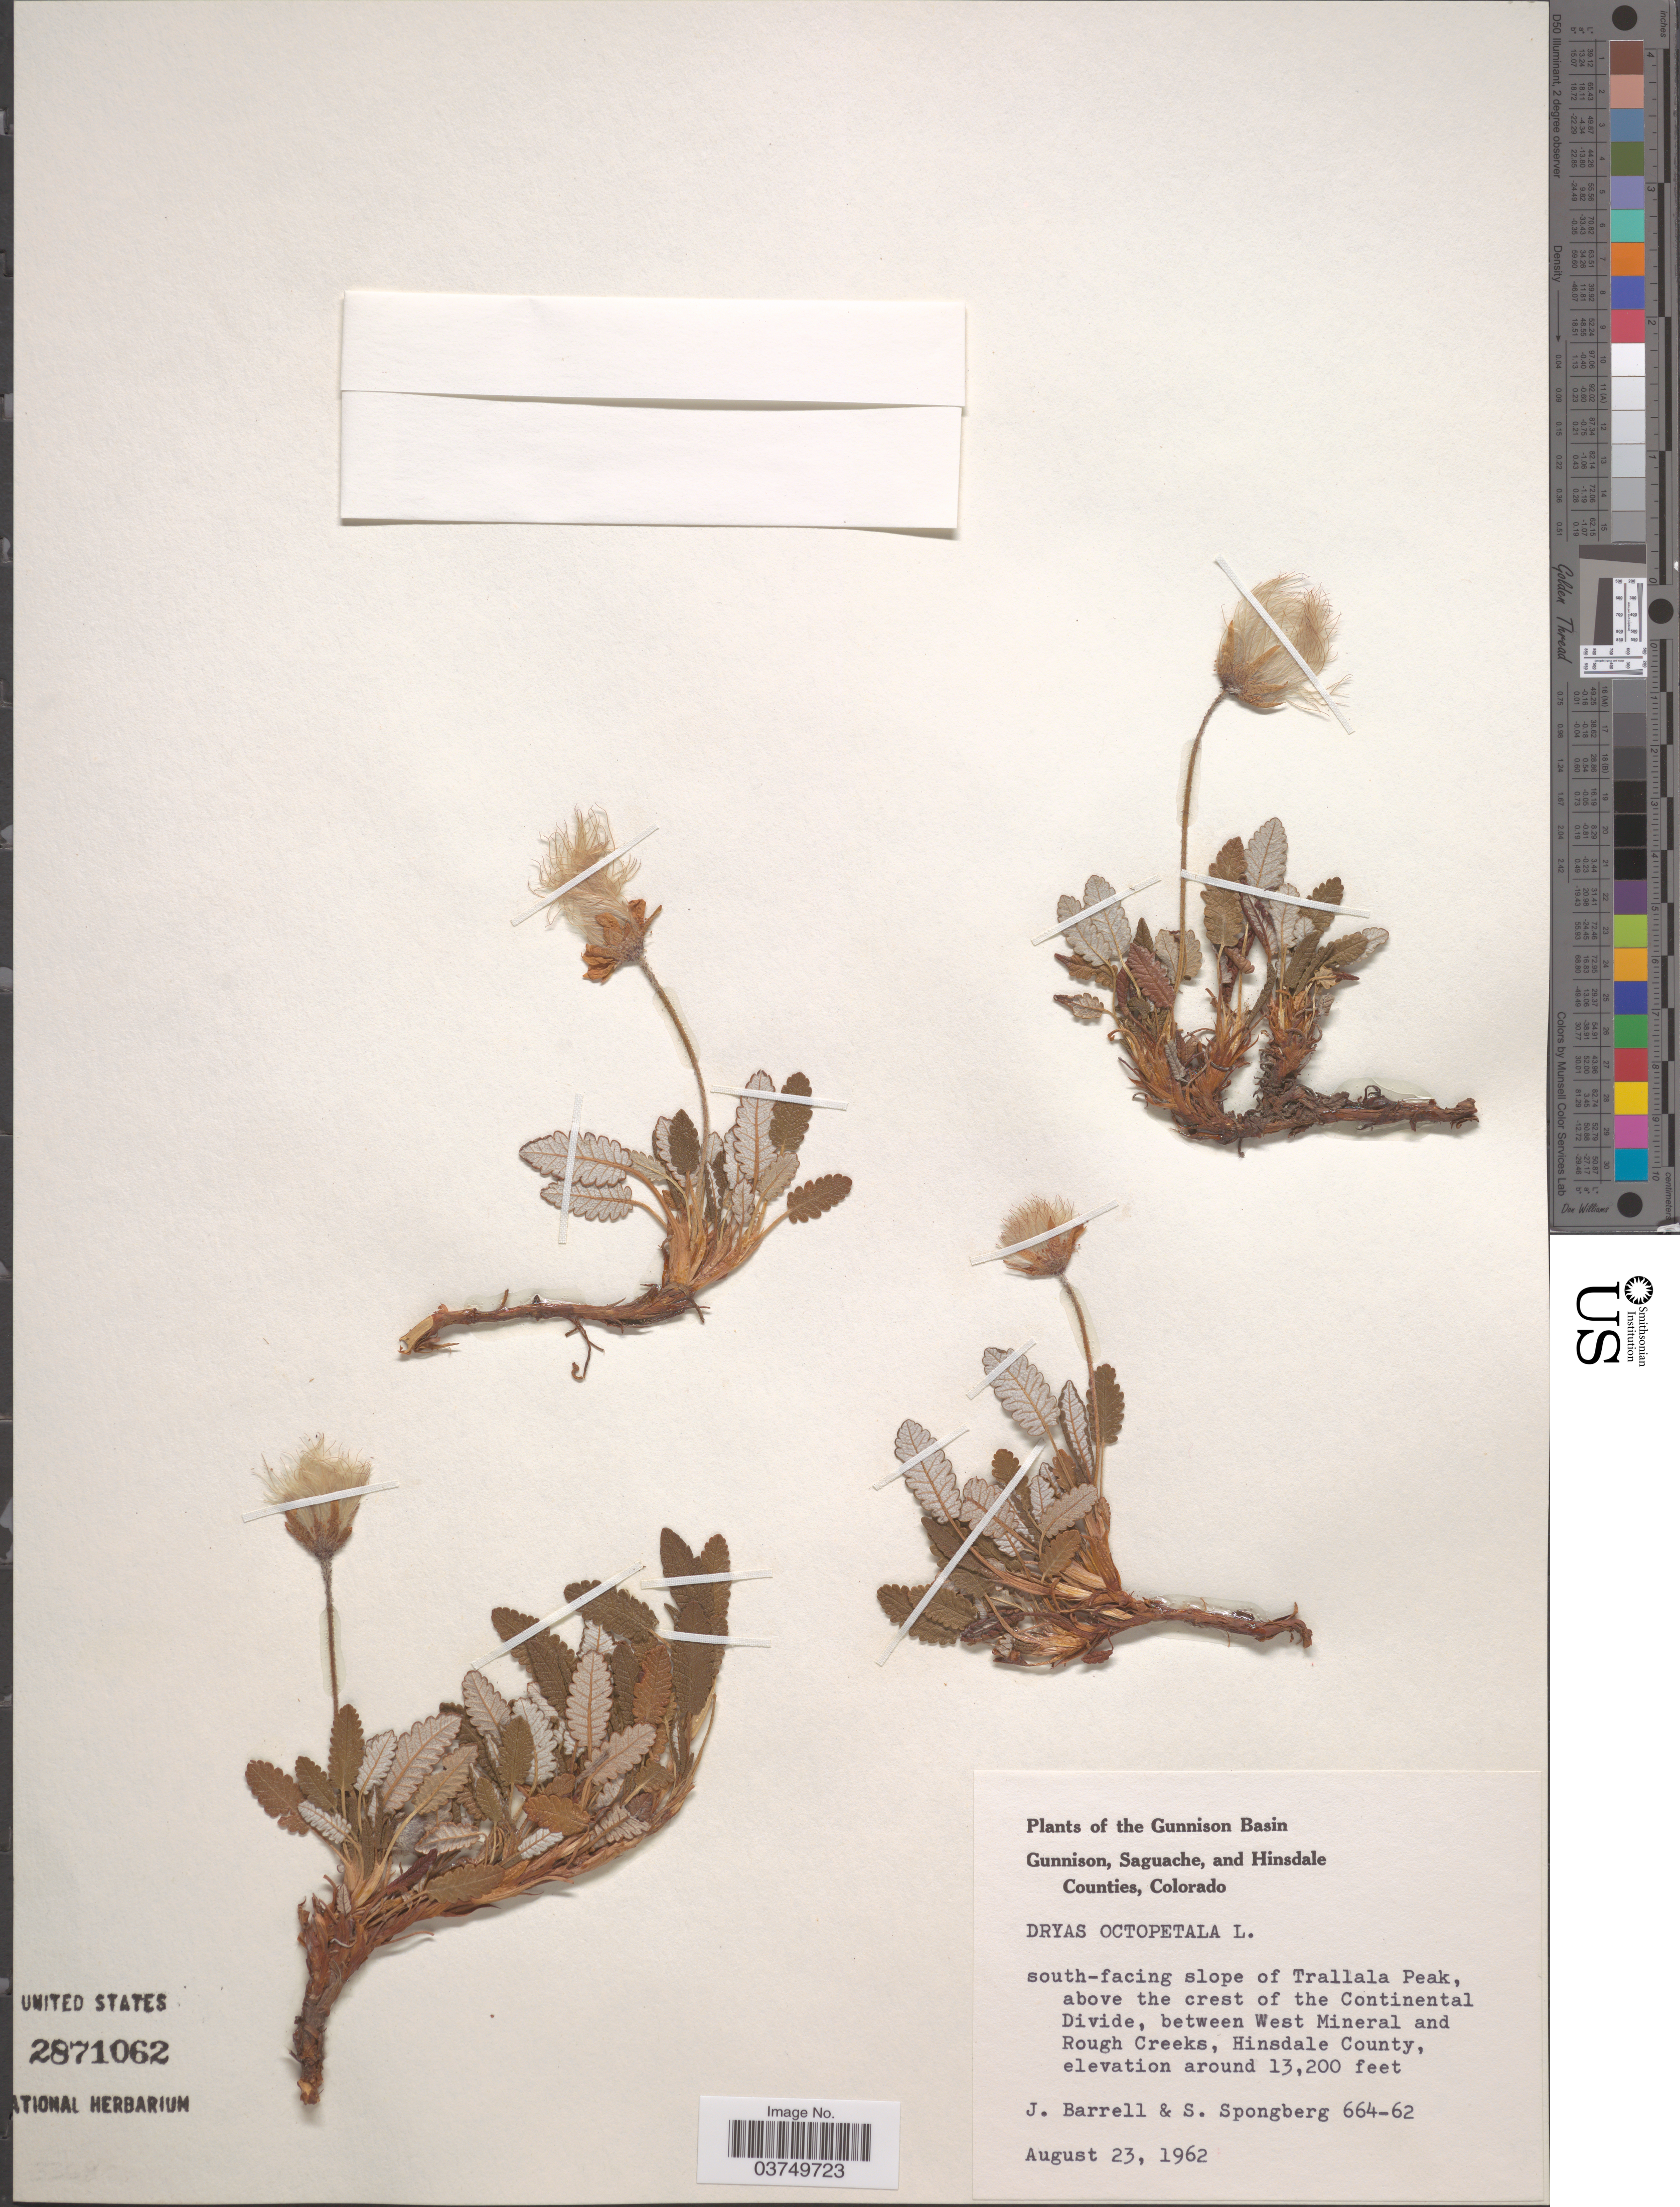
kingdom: Plantae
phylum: Tracheophyta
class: Magnoliopsida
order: Rosales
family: Rosaceae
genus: Dryas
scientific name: Dryas octopetala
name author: L.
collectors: J. Barrell & S. A.Spongberg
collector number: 664-62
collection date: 1962-08-23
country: United States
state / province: Colorado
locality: The Gunnison Basin. South-facing slope of Trallala Peak, above the crest of the Continental Divide, between West Mineral and Rough Creeks, Hinsdale County.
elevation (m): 4023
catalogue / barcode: US 2871062